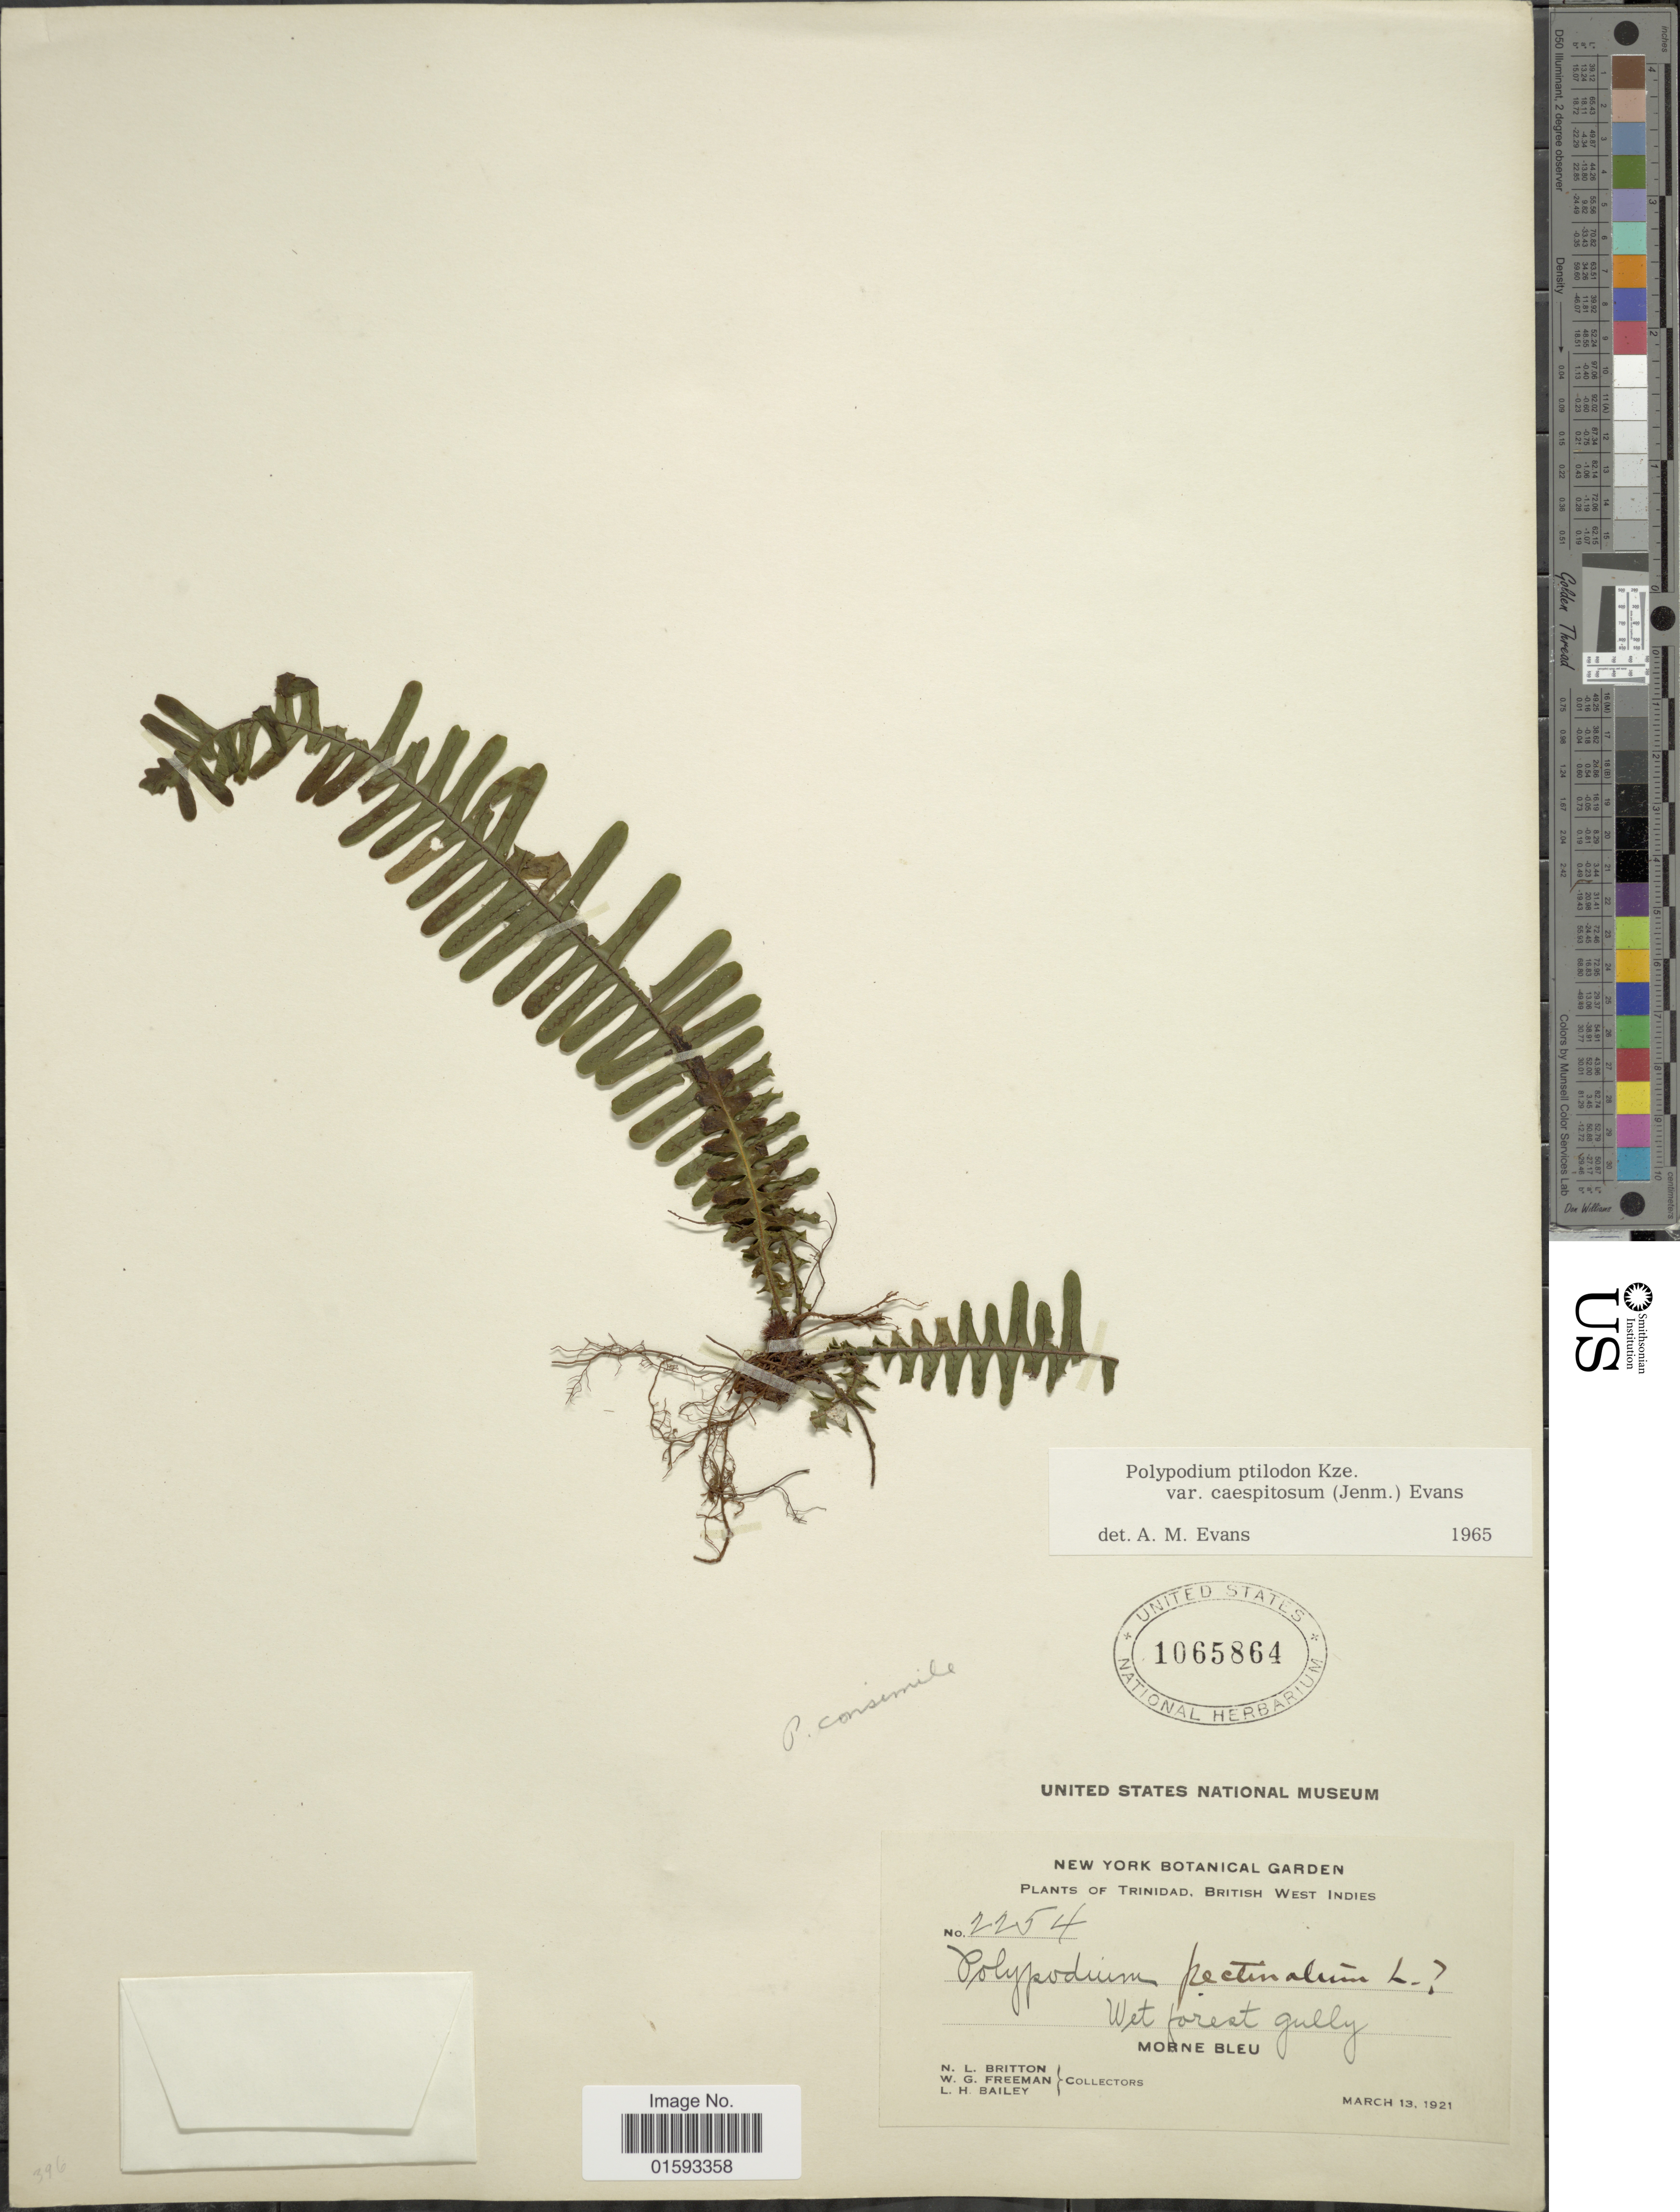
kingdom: Plantae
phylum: Tracheophyta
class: Polypodiopsida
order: Polypodiales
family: Polypodiaceae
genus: Pecluma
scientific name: Pecluma ptilodos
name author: (Kunze) Price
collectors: N. Britton, W. Freeman & L. H. Bailey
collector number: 2254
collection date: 1921-03-13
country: Trinidad and Tobago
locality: Trinidad, Wet forest gully, Morne Bleu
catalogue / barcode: US 1065864